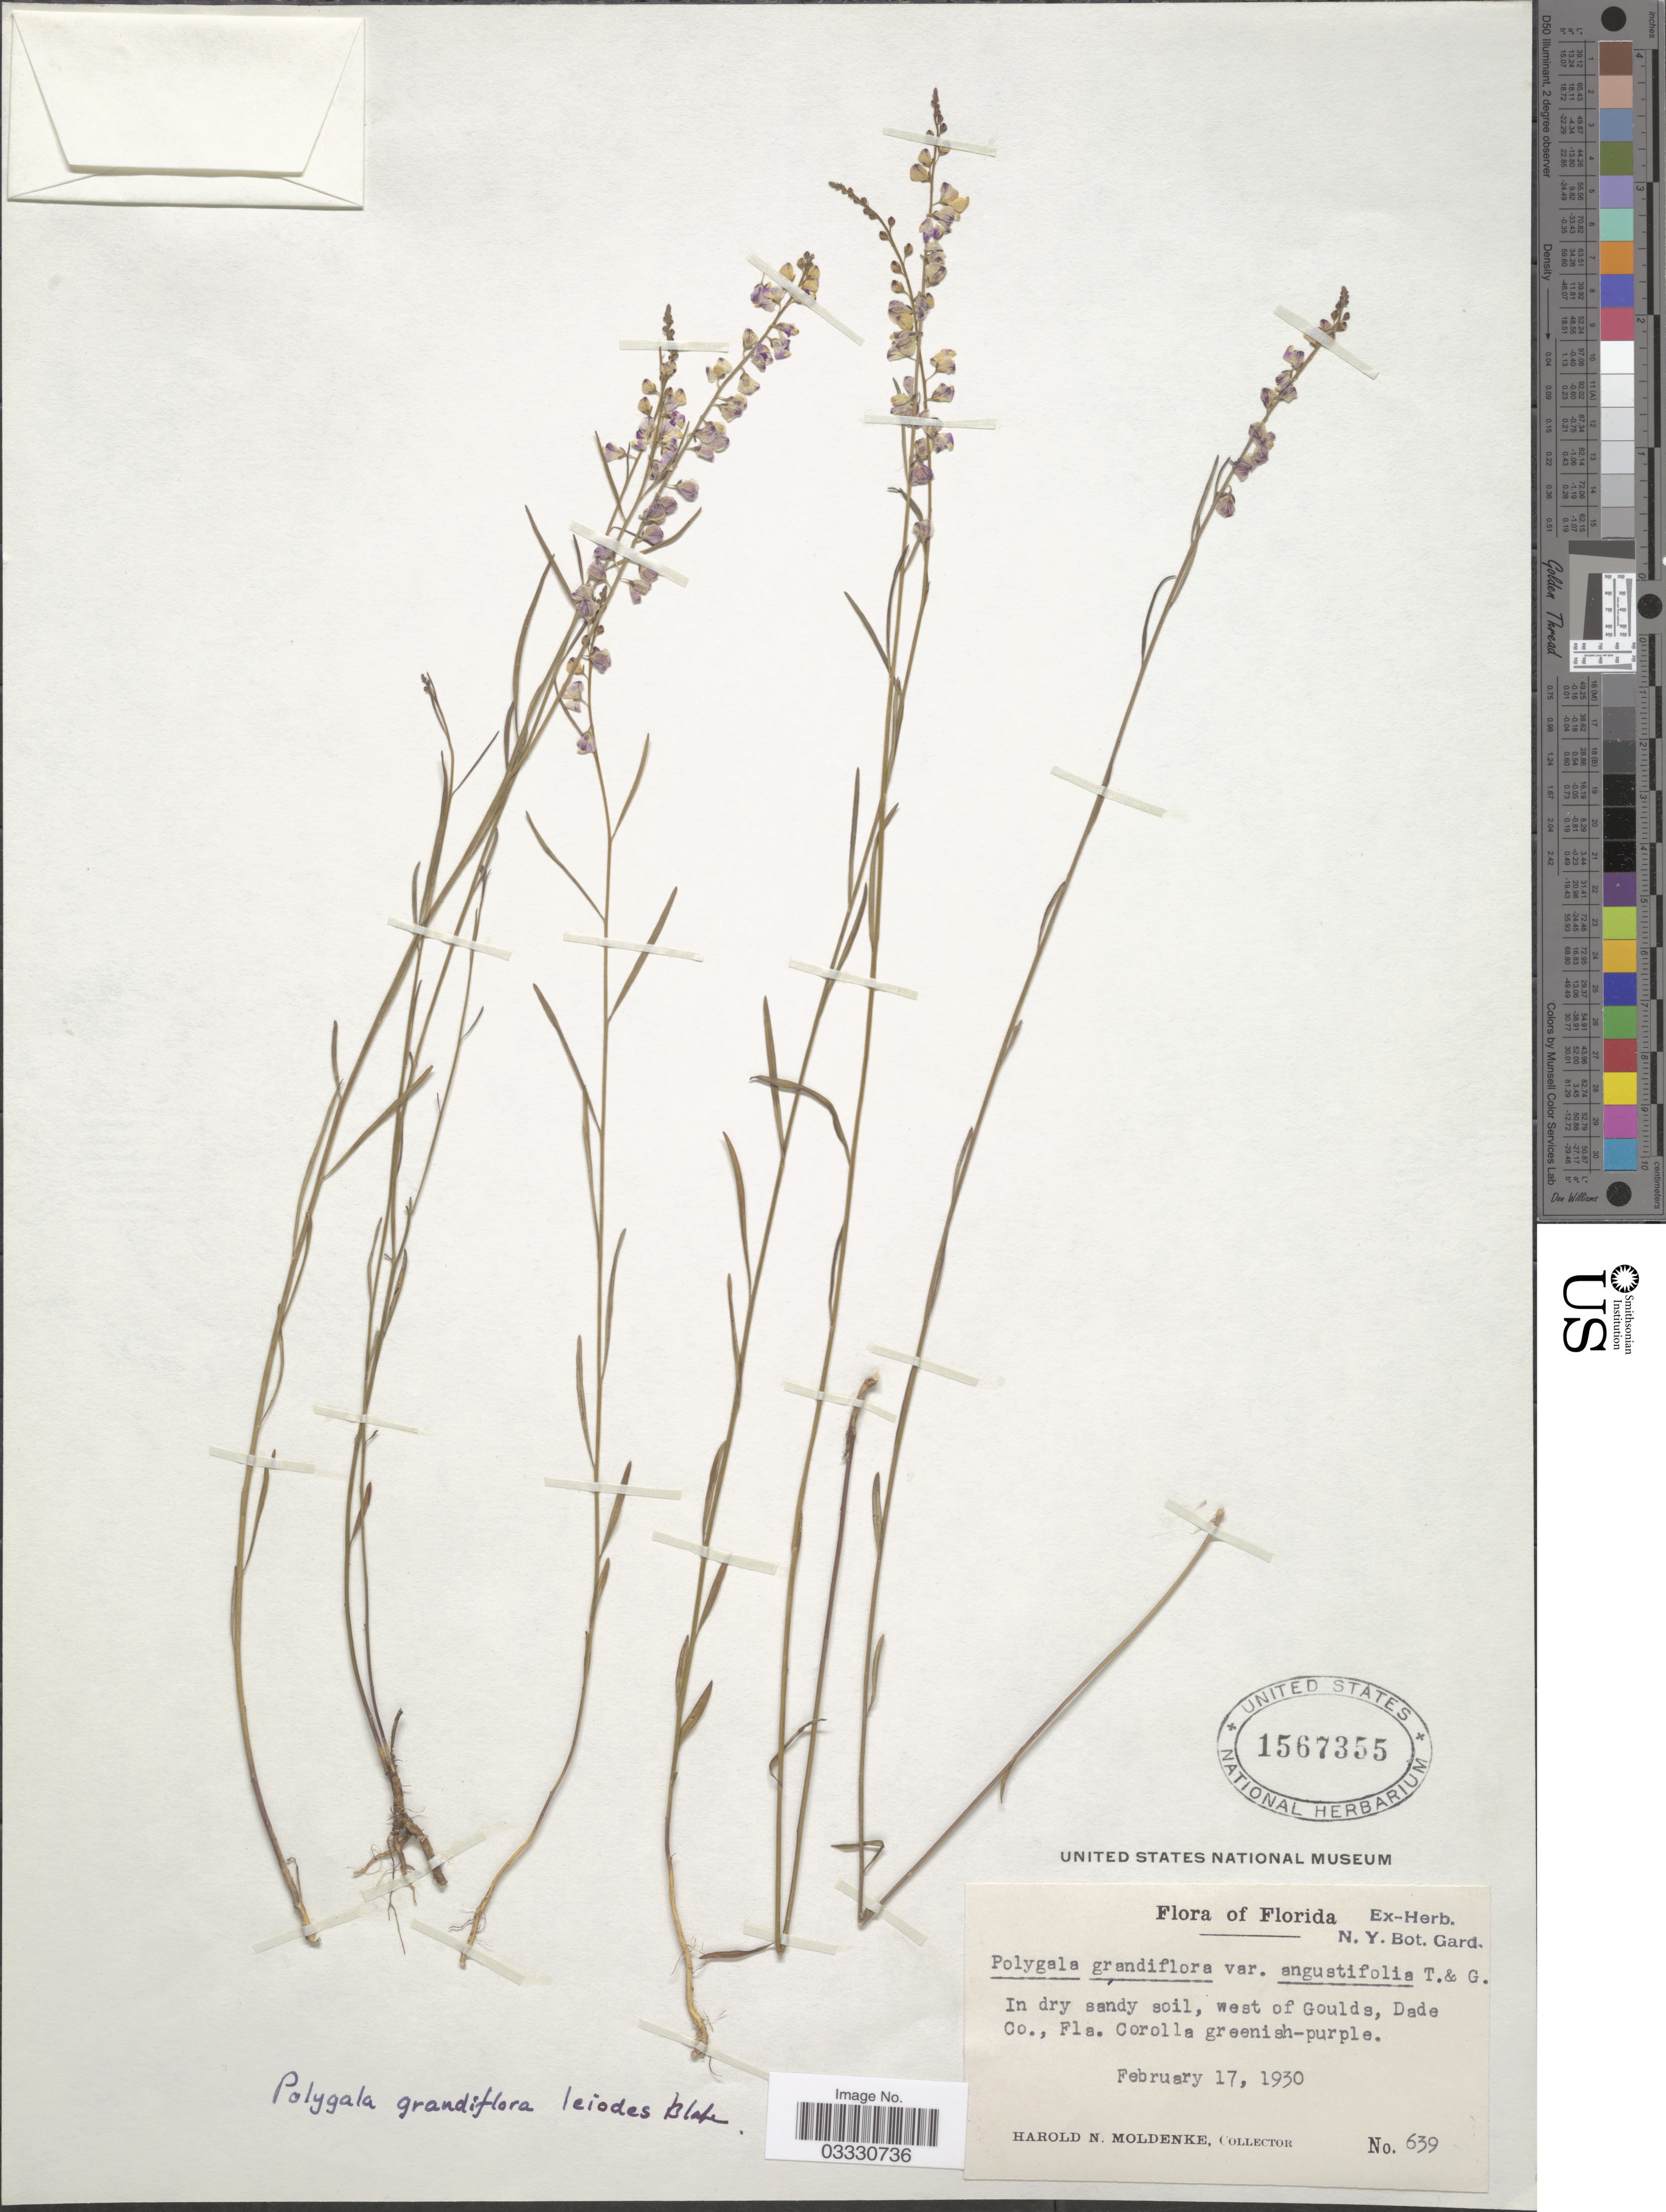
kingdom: Plantae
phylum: Tracheophyta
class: Magnoliopsida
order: Fabales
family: Polygalaceae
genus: Asemeia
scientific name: Asemeia grandiflora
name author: (Walter) Small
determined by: Strong, Mark T., (BOT), Smithsonian Institution - National Museum of Natural History (UNITED STATES)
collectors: H. N. Moldenke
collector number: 639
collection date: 1930-02-17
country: United States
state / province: Florida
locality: West of Goulds, Dade Co., Fla.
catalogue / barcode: US 1567355